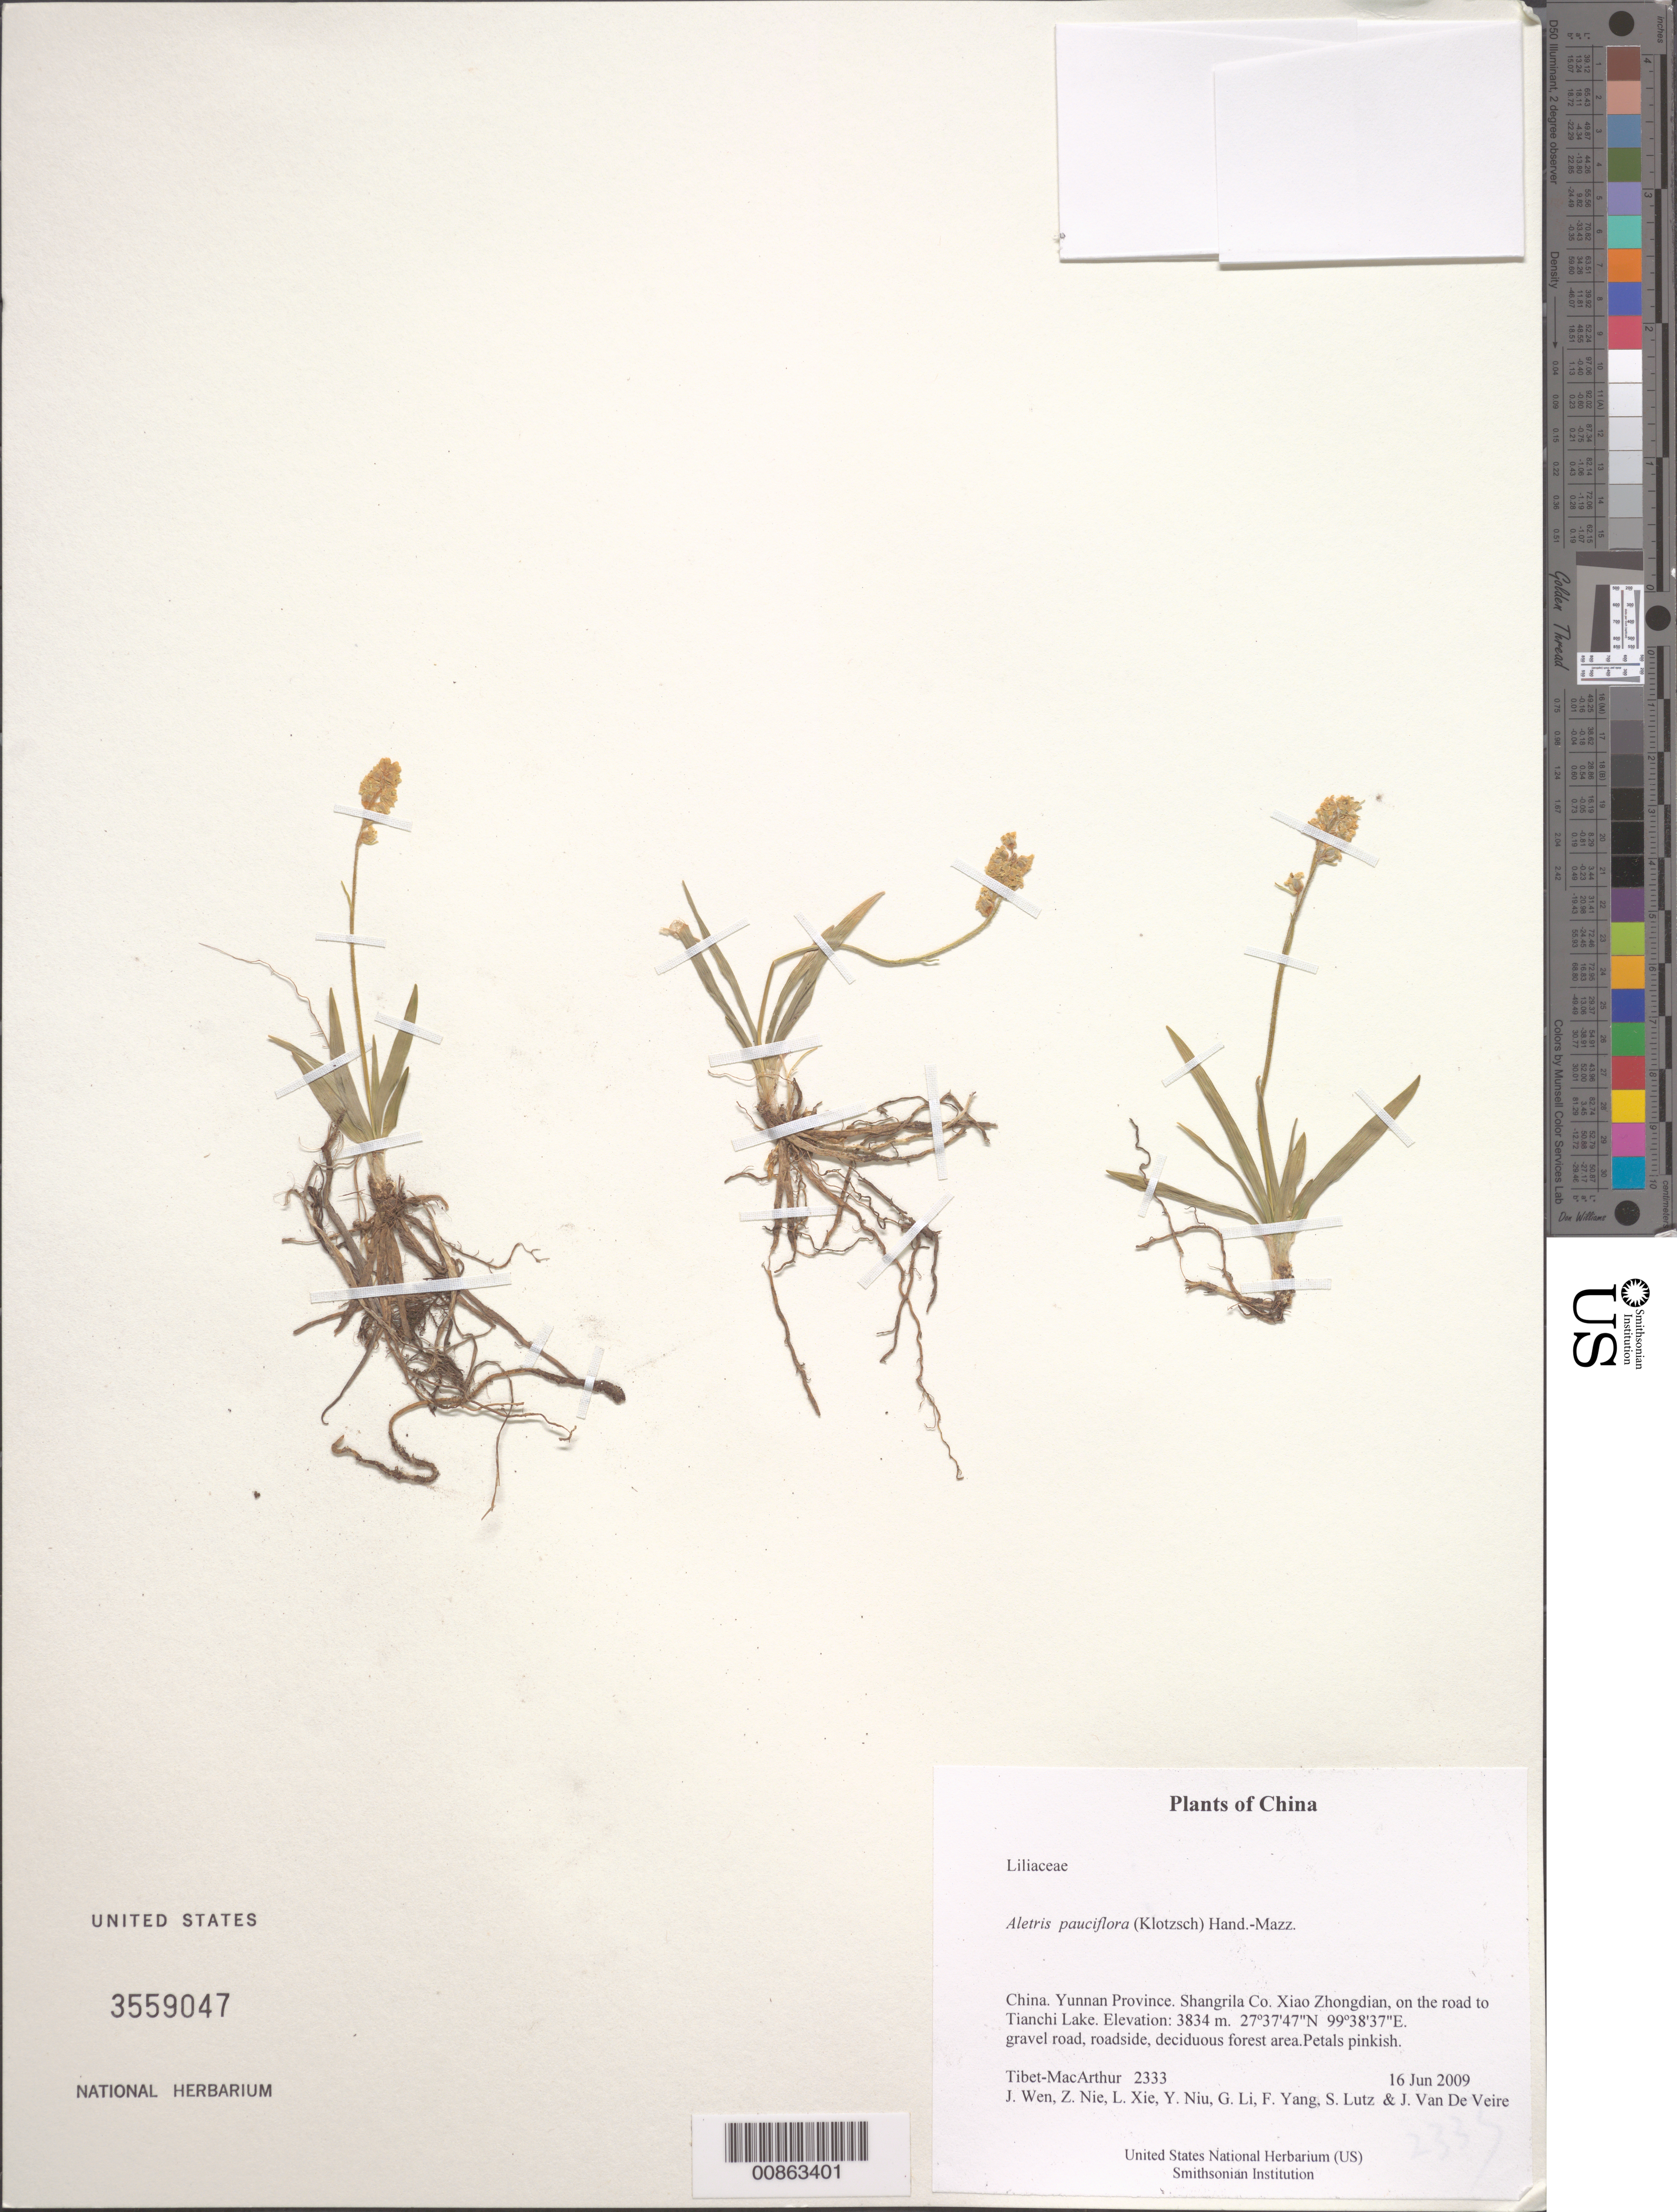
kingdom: Plantae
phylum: Tracheophyta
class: Liliopsida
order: Dioscoreales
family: Nartheciaceae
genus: Aletris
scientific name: Aletris pauciflora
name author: (Klotzsch) Hand.-Mazz.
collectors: Tibet-MacArthur, J. Wen, Z. Nie, L. Xie, Y. Niu, G. Li, F. Yang, S. Lutz & J. Van De Veire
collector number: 2333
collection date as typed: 16 Jun 2009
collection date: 2009-06-16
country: China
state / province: Yunnan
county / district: Shangrila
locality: Xiao Zhongdian, on the road to Tianchi Lake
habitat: gravel road, roadside, deciduous forest area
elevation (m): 3834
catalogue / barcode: US 3559047